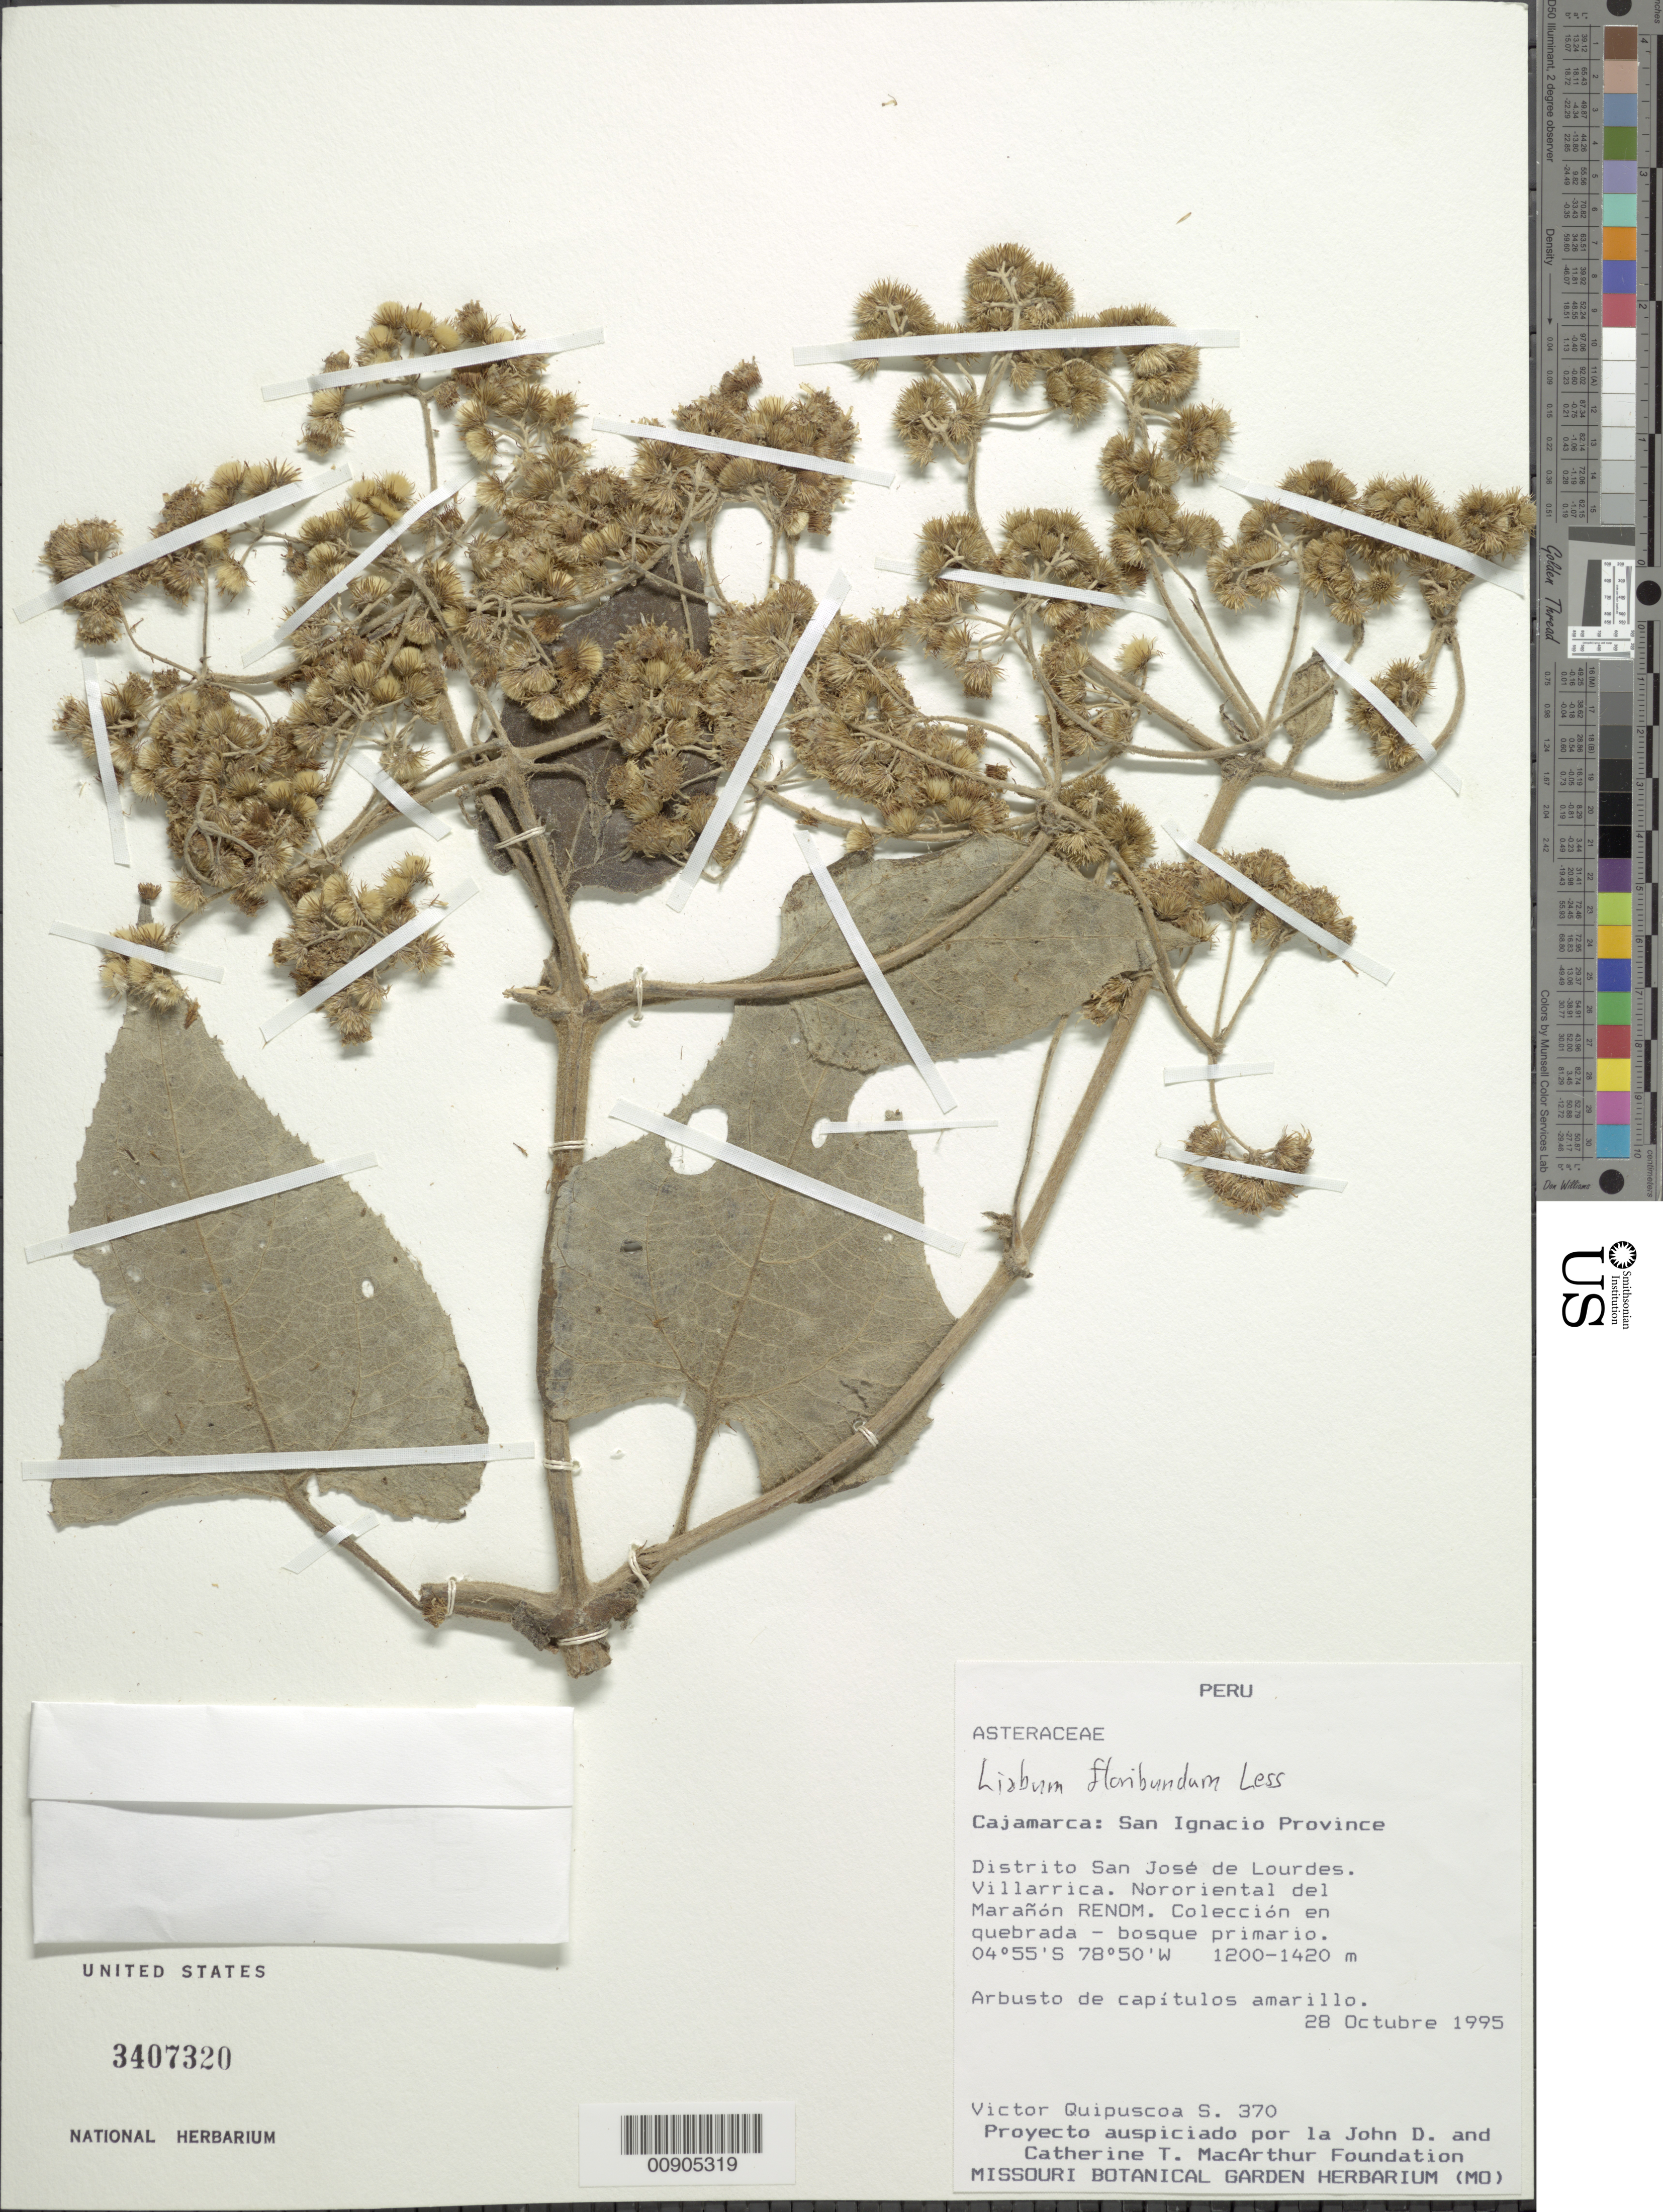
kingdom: Plantae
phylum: Tracheophyta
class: Magnoliopsida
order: Asterales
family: Asteraceae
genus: Liabum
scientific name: Liabum floribundum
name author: Less.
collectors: V. Quipuscoa S.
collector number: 370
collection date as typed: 28 October 1995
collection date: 1995-10-28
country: Peru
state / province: Cajamarca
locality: Prov. San Ignacio, Dist. San José de Lourdes, Villarrica, nororiental del Marañon RENOM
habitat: Quebrada-bosque primario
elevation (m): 1200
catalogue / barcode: US 3407320